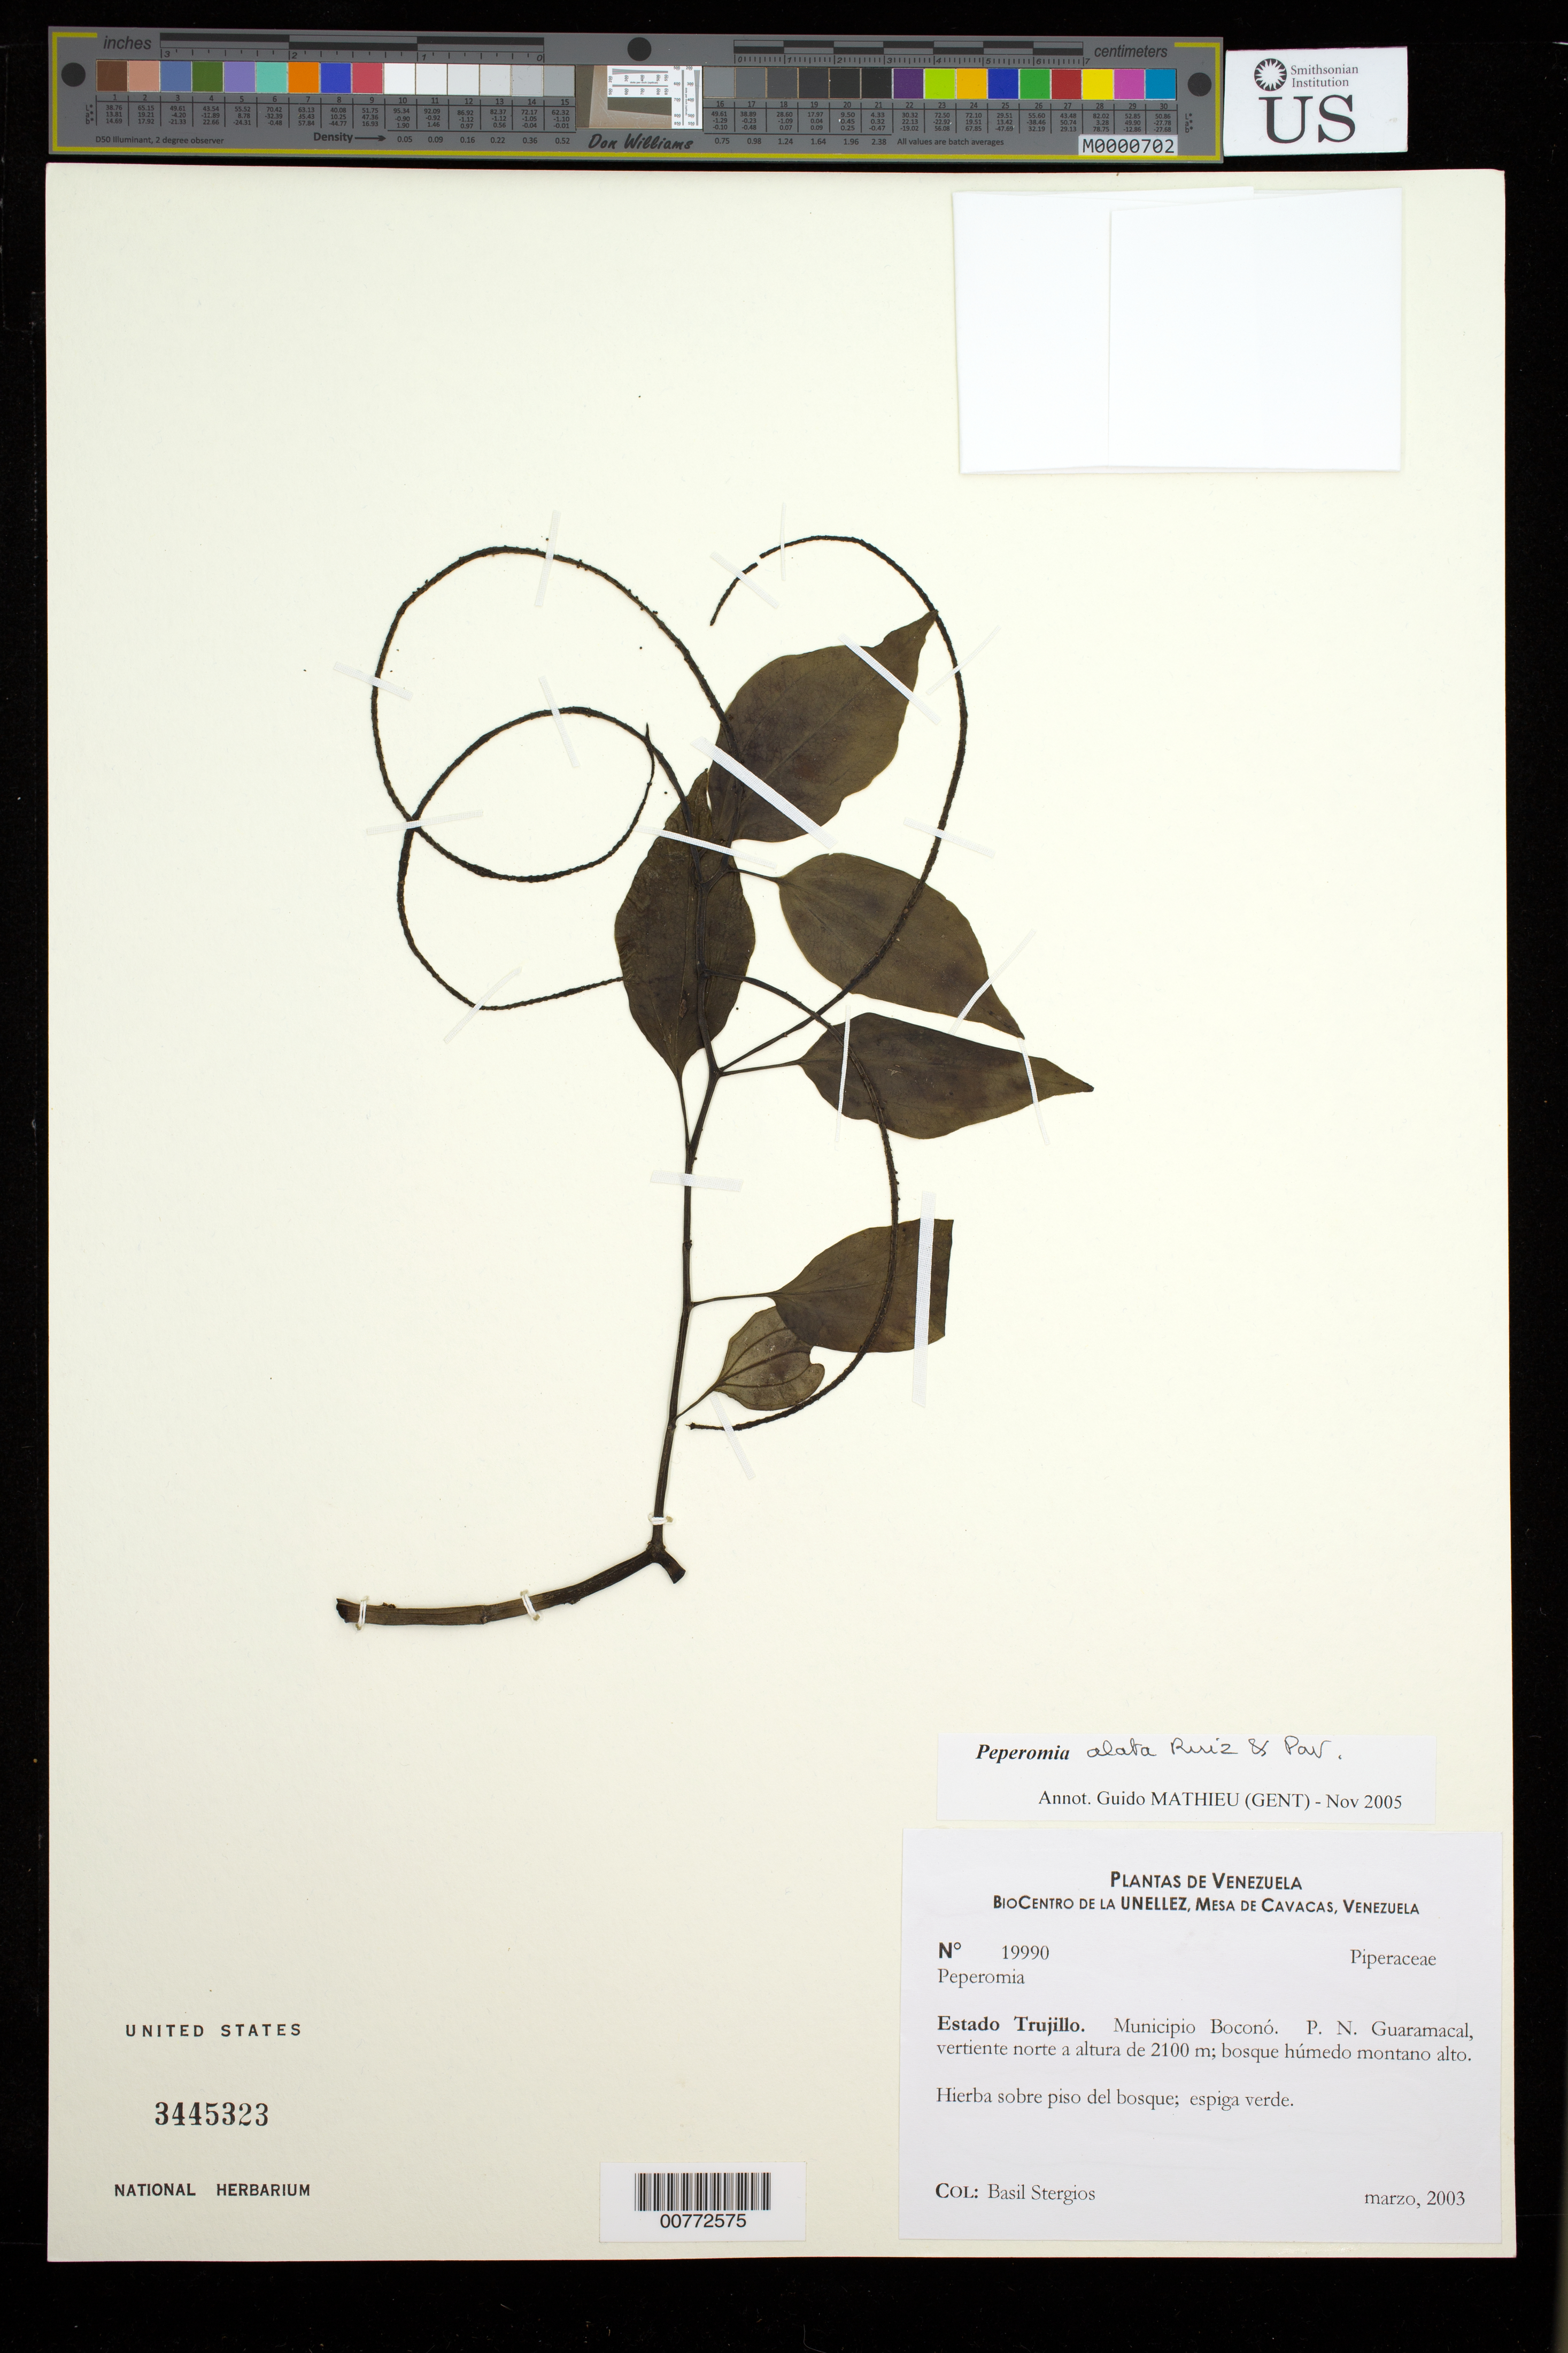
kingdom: Plantae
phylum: Tracheophyta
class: Magnoliopsida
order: Piperales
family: Piperaceae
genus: Peperomia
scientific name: Peperomia alata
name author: Ruiz & Pav.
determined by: Mathieu, Guido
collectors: B. G. Stergios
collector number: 19990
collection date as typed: Mar 2003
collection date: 2003-03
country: Venezuela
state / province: Trujillo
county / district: Boconó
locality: Parque Nacional Guaramacal, vertiente N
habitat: Bosque húmedo montano alto.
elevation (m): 2100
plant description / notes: PORT, US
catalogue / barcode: US 3445323